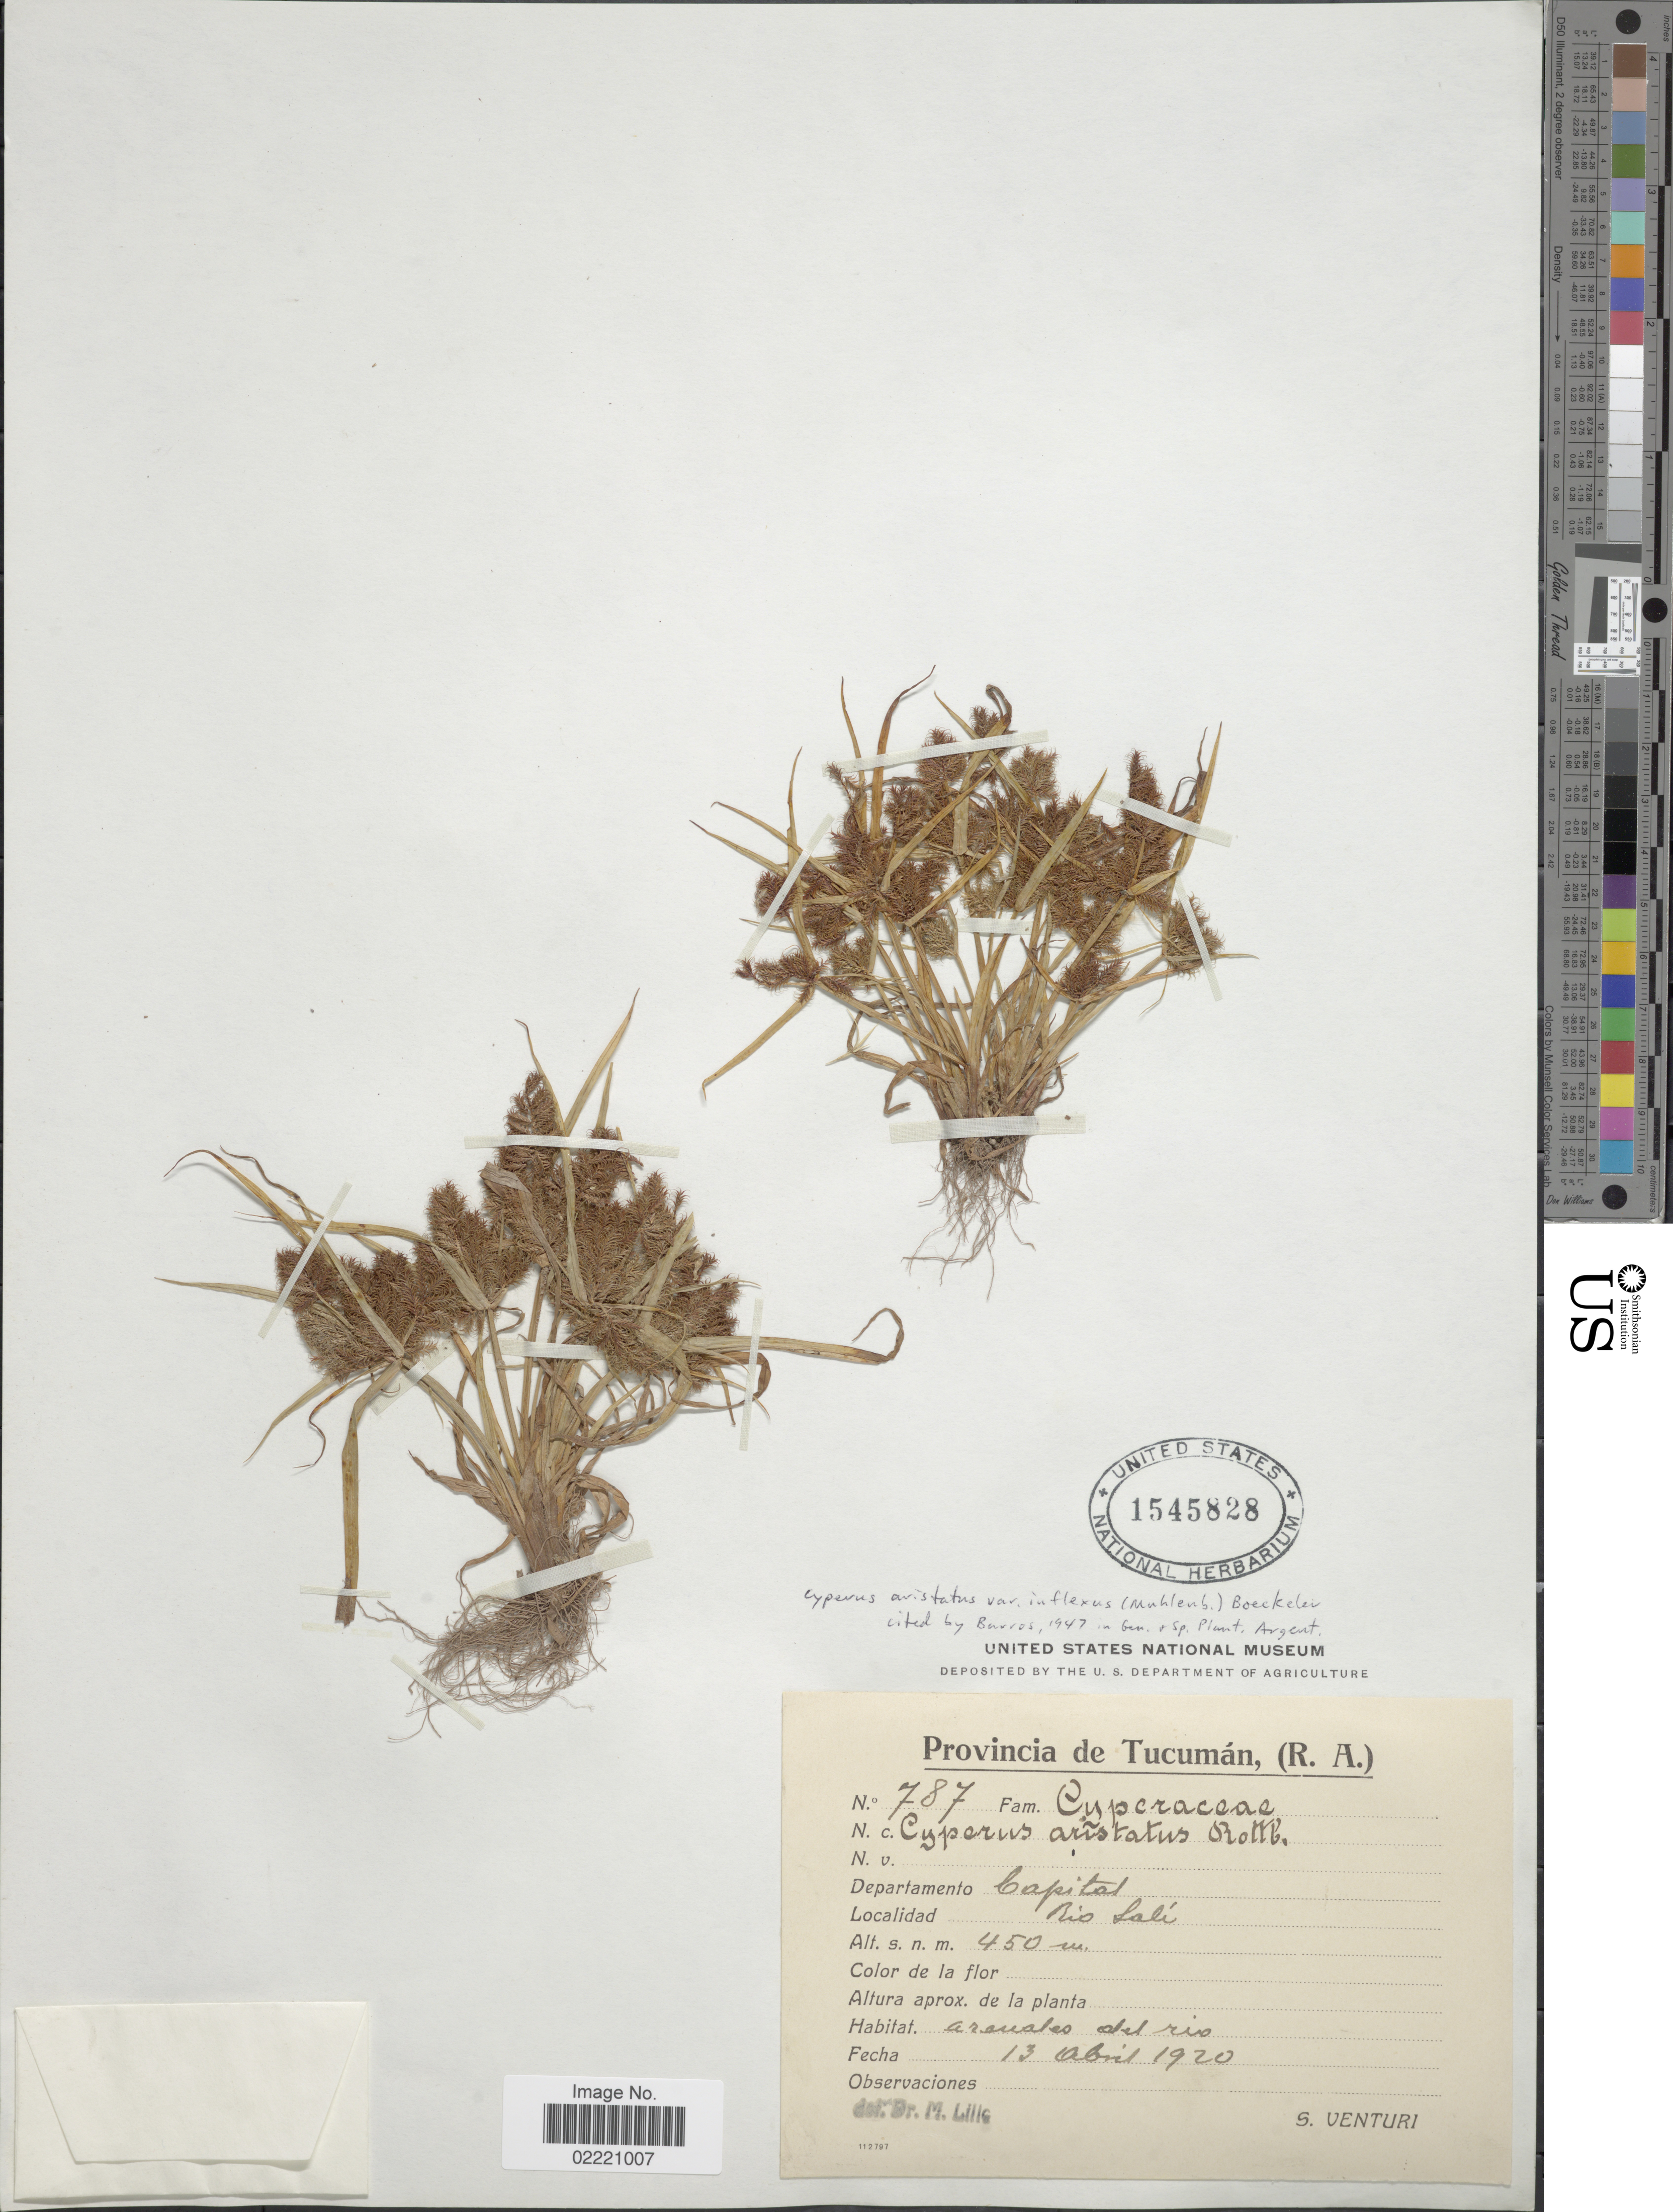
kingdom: Plantae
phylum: Tracheophyta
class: Liliopsida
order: Poales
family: Cyperaceae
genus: Cyperus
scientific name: Cyperus squarrosus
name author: L.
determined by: Strong, Mark T., (BOT), Smithsonian Institution - National Museum of Natural History (UNITED STATES)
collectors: S. Venturi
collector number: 787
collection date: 1920-04-13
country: Argentina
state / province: Tucuman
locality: (R.A.), Departamento Capital, Rio Sali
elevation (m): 450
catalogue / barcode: US 1545828